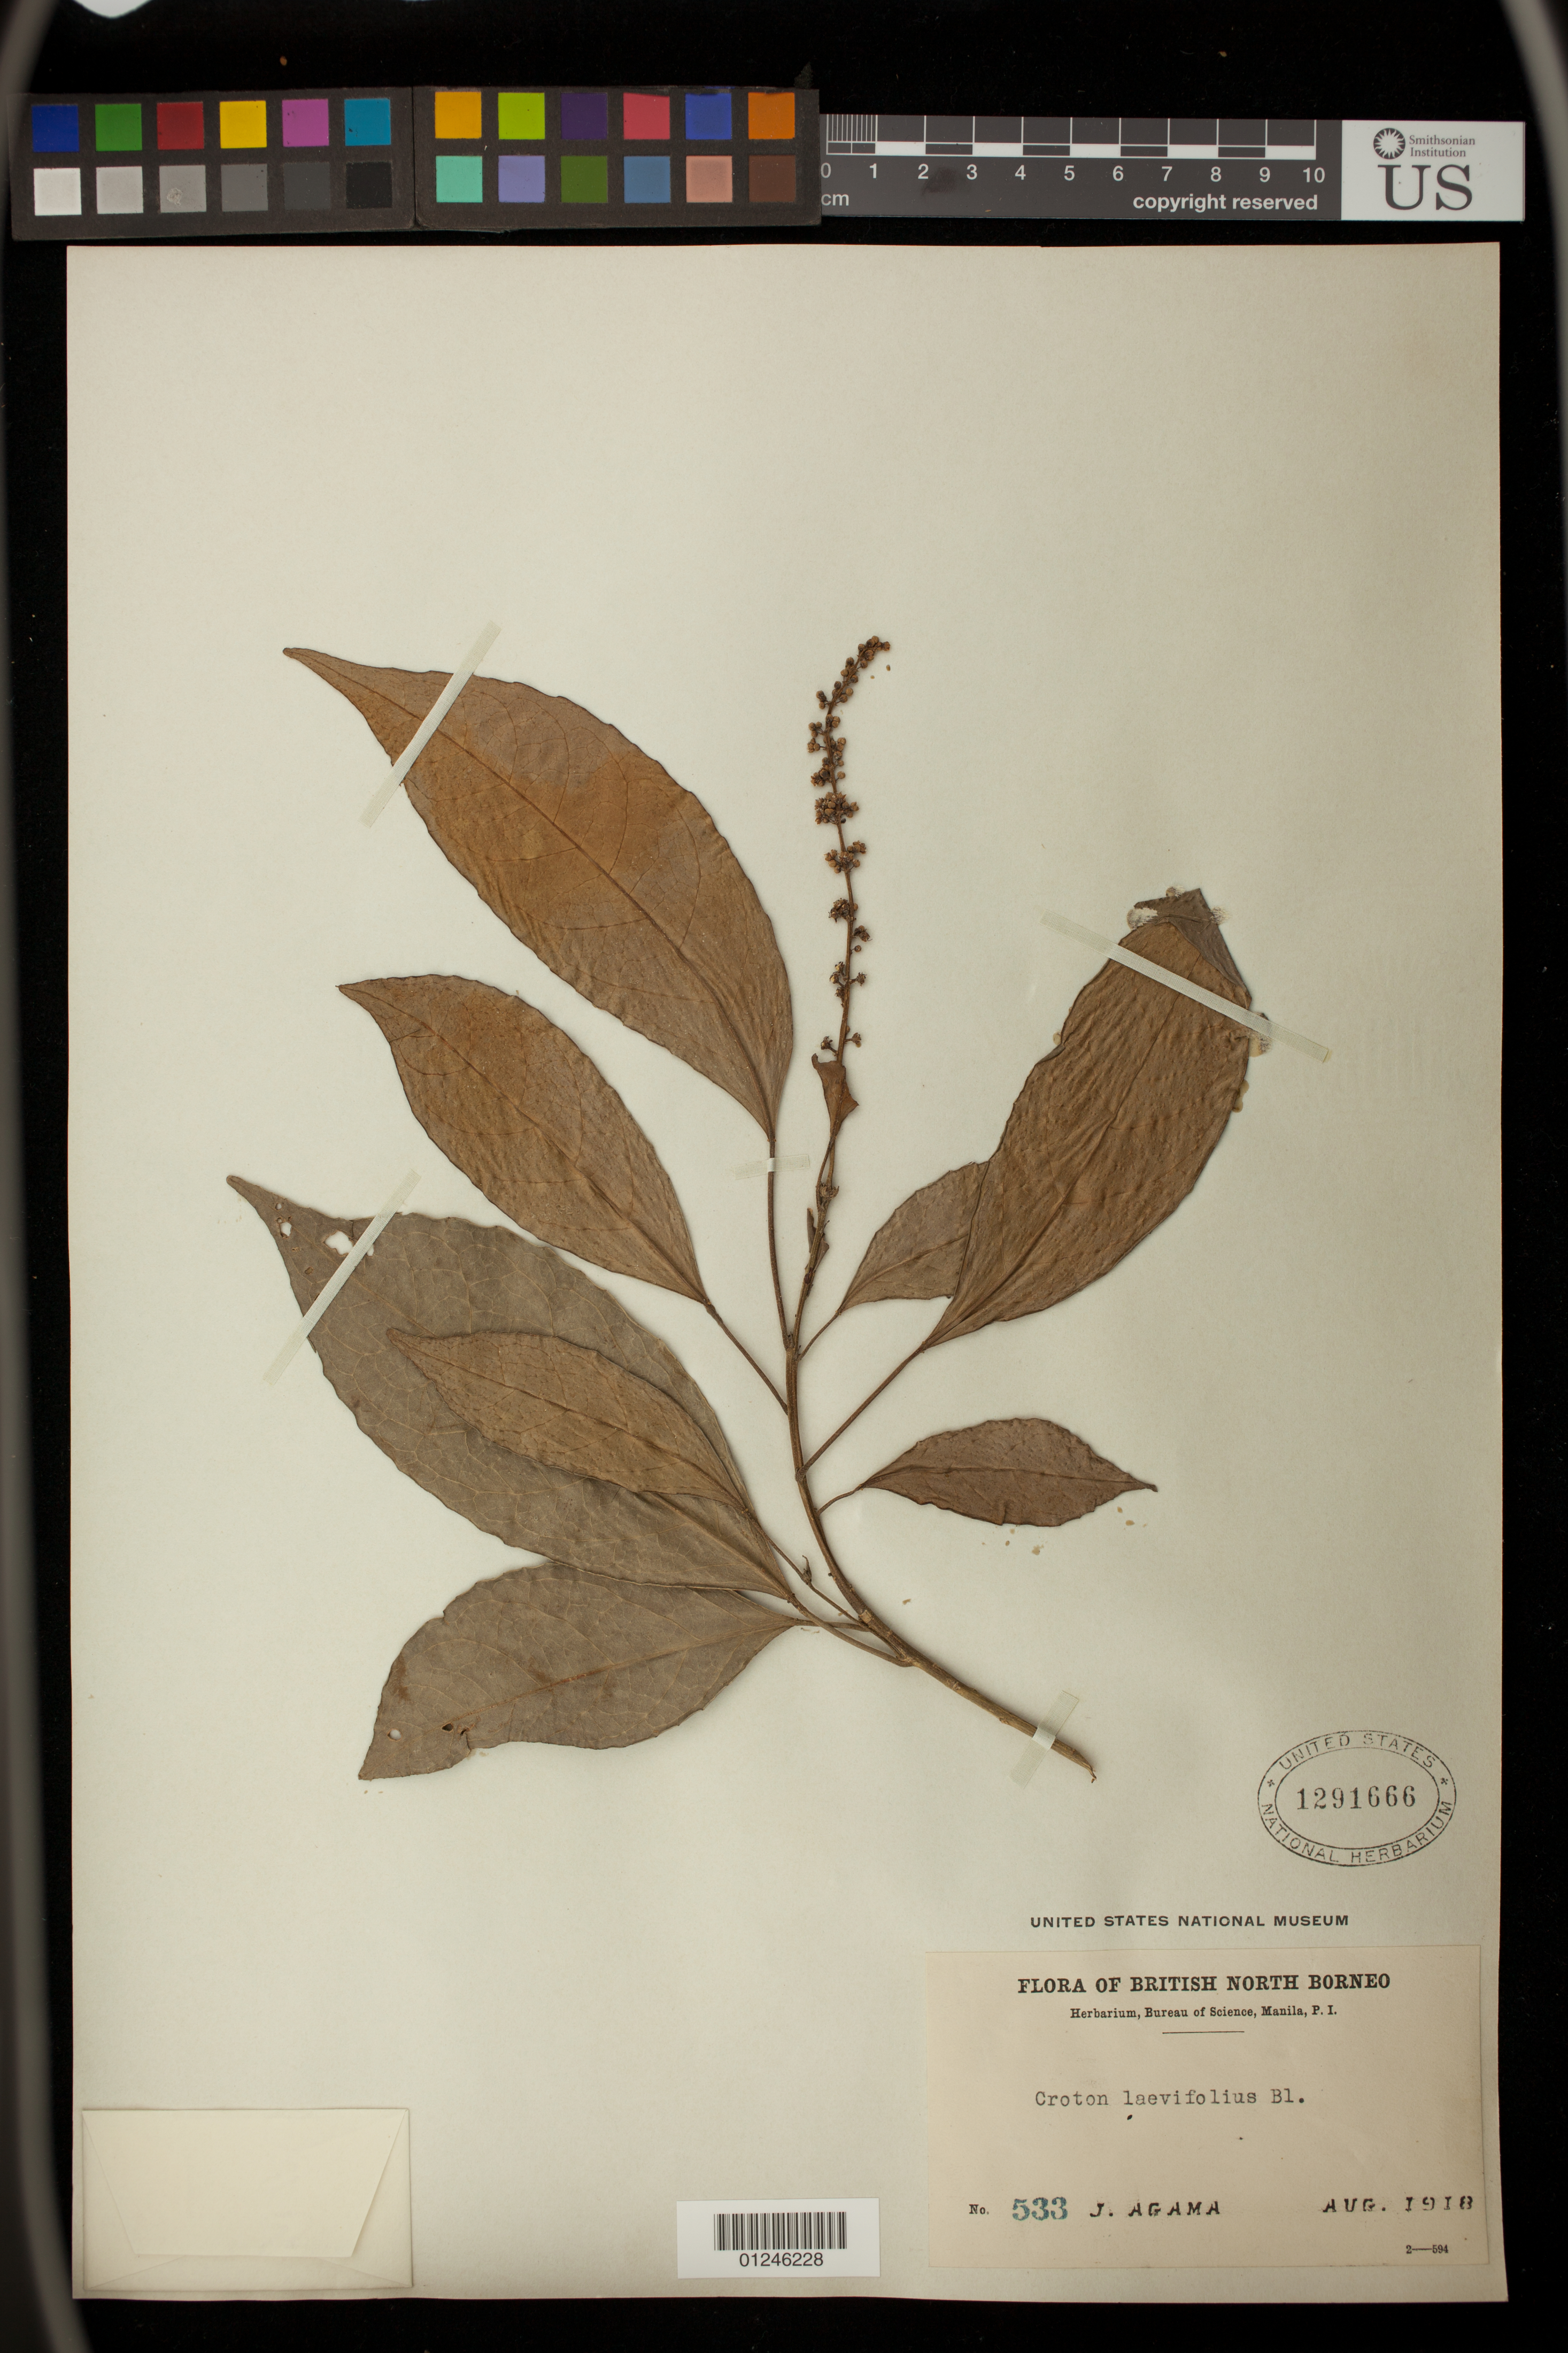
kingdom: Plantae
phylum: Tracheophyta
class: Magnoliopsida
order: Malpighiales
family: Euphorbiaceae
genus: Croton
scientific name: Croton laevifolius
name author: Blume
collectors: J. Agama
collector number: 533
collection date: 1918-08-01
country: Malaysia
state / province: Sabah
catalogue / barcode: US 1291666